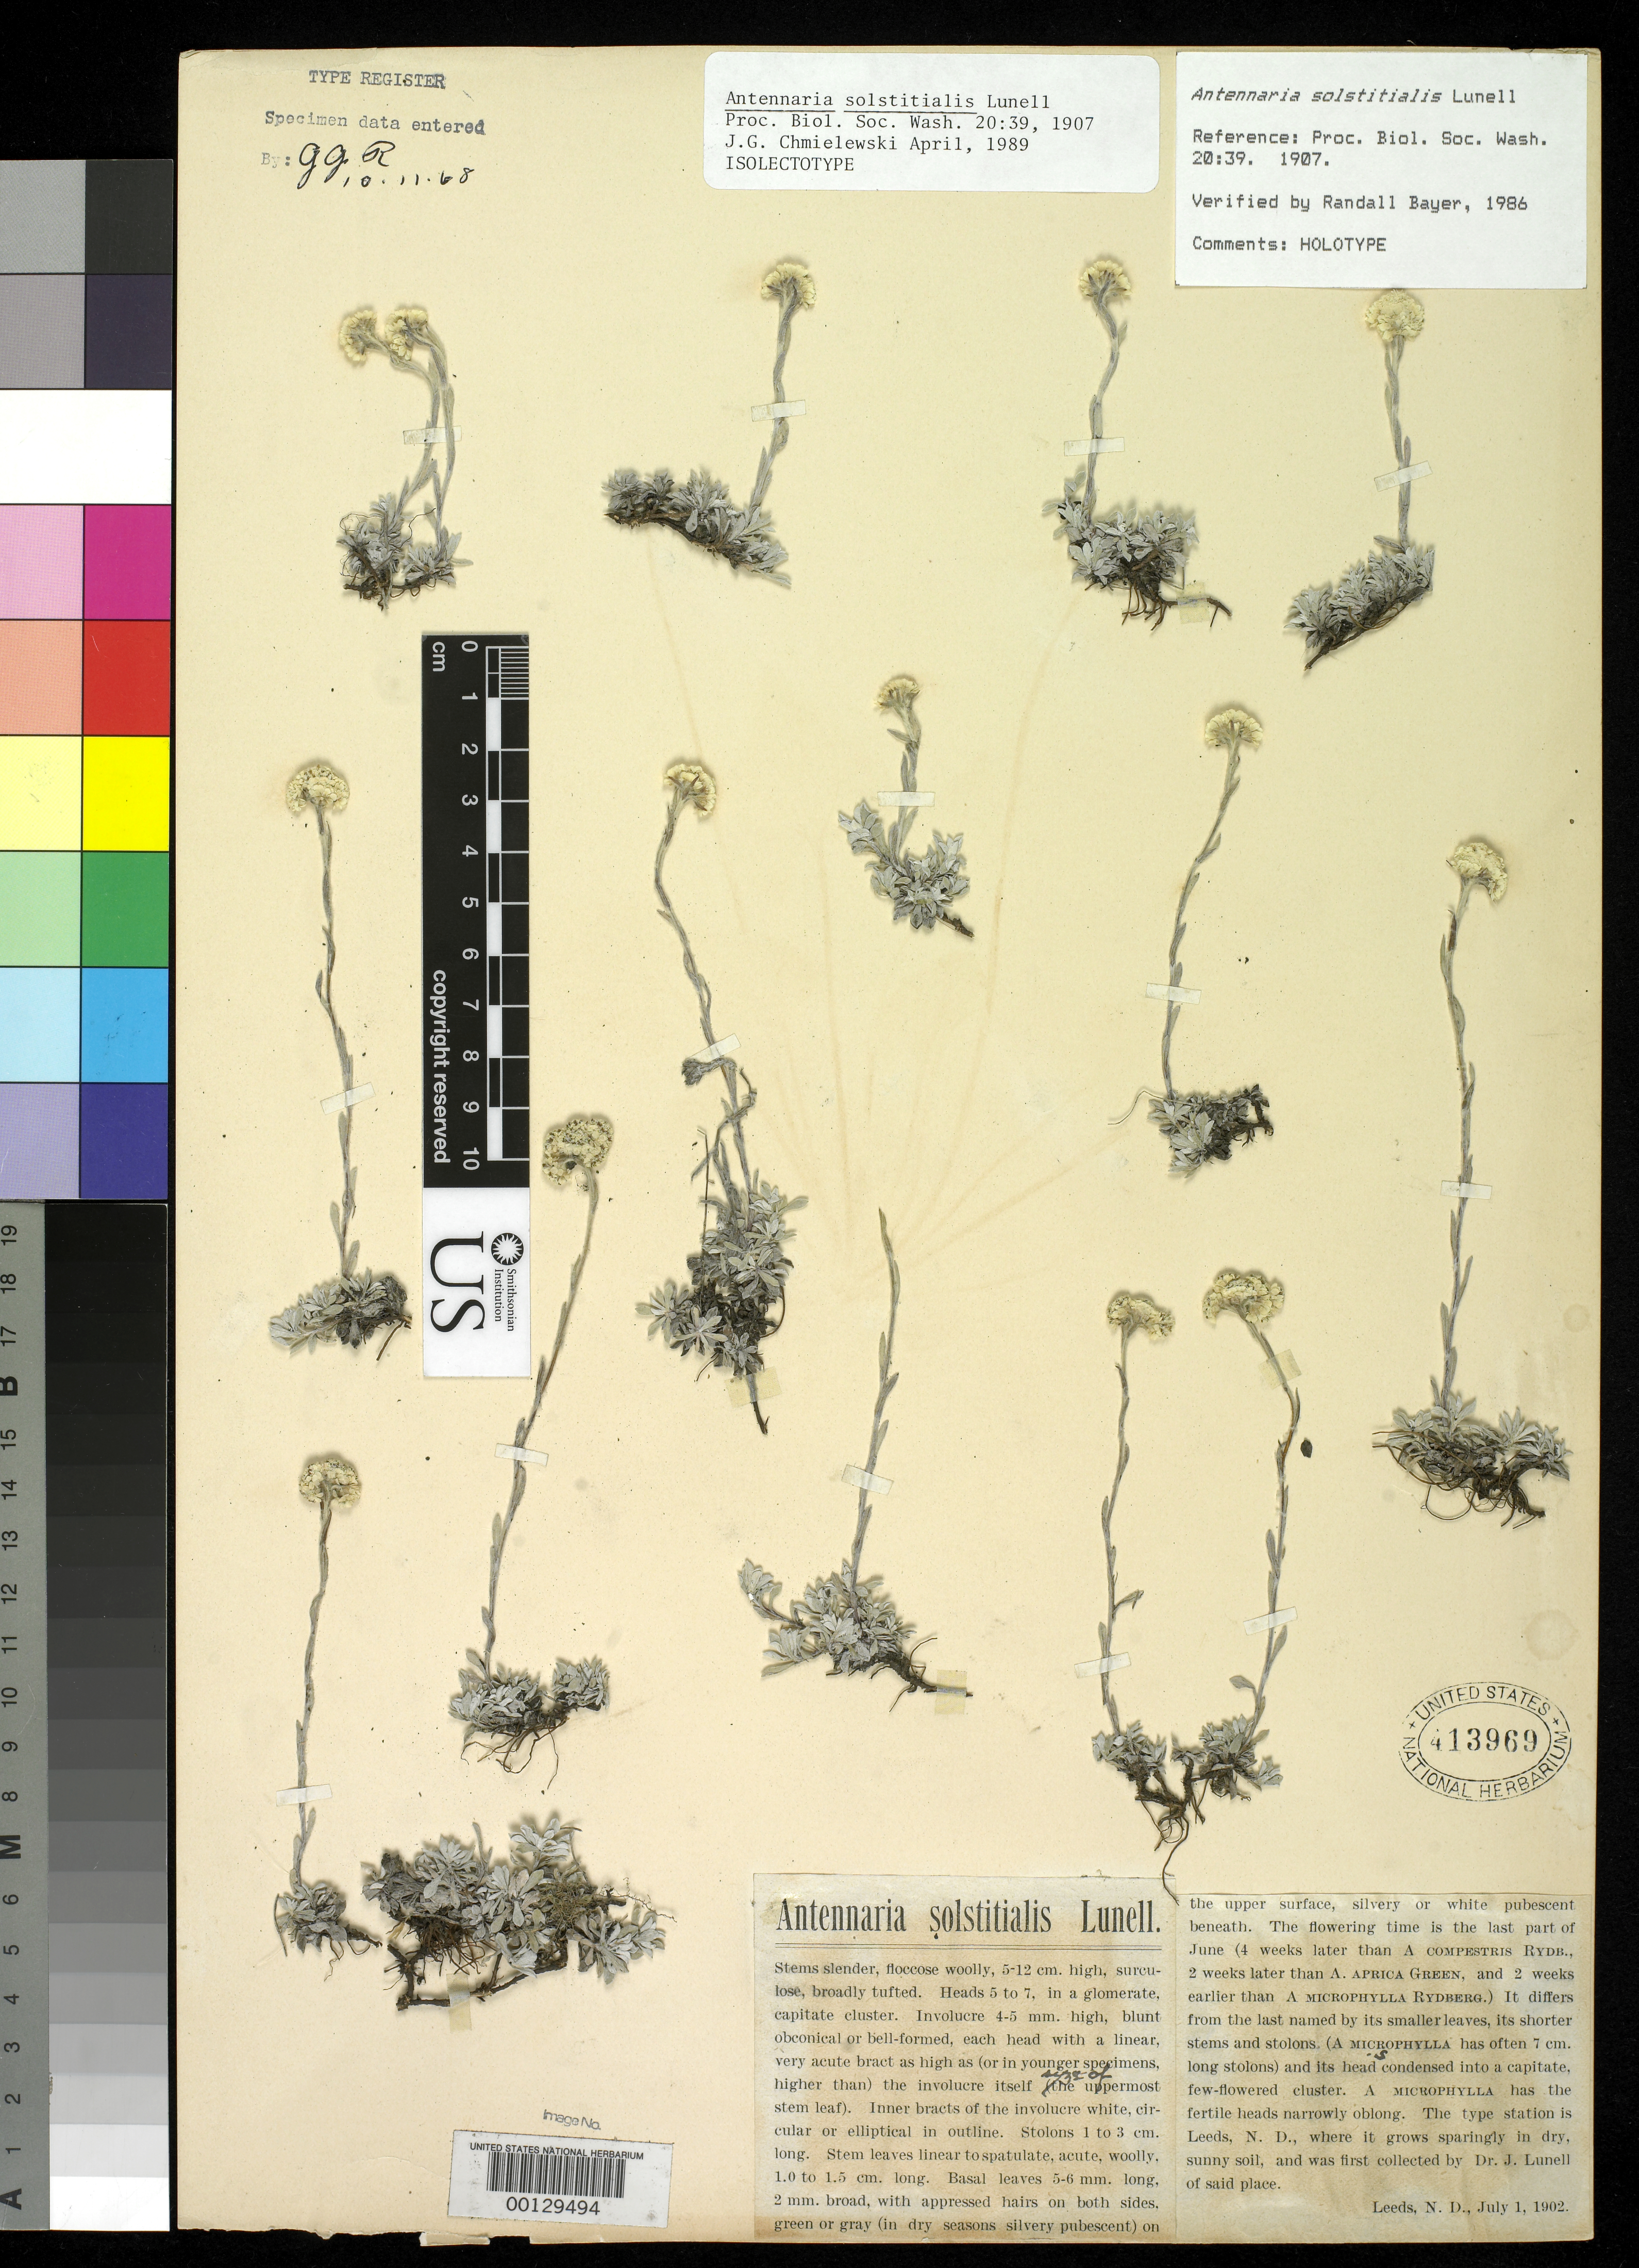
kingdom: Plantae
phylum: Tracheophyta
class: Magnoliopsida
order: Asterales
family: Asteraceae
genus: Antennaria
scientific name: Antennaria solstitialis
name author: Lunell & A. Nelson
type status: Possible Isotype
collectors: J. Lunell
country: United States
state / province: North Dakota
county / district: Benson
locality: Leeds.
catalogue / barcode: US 413969